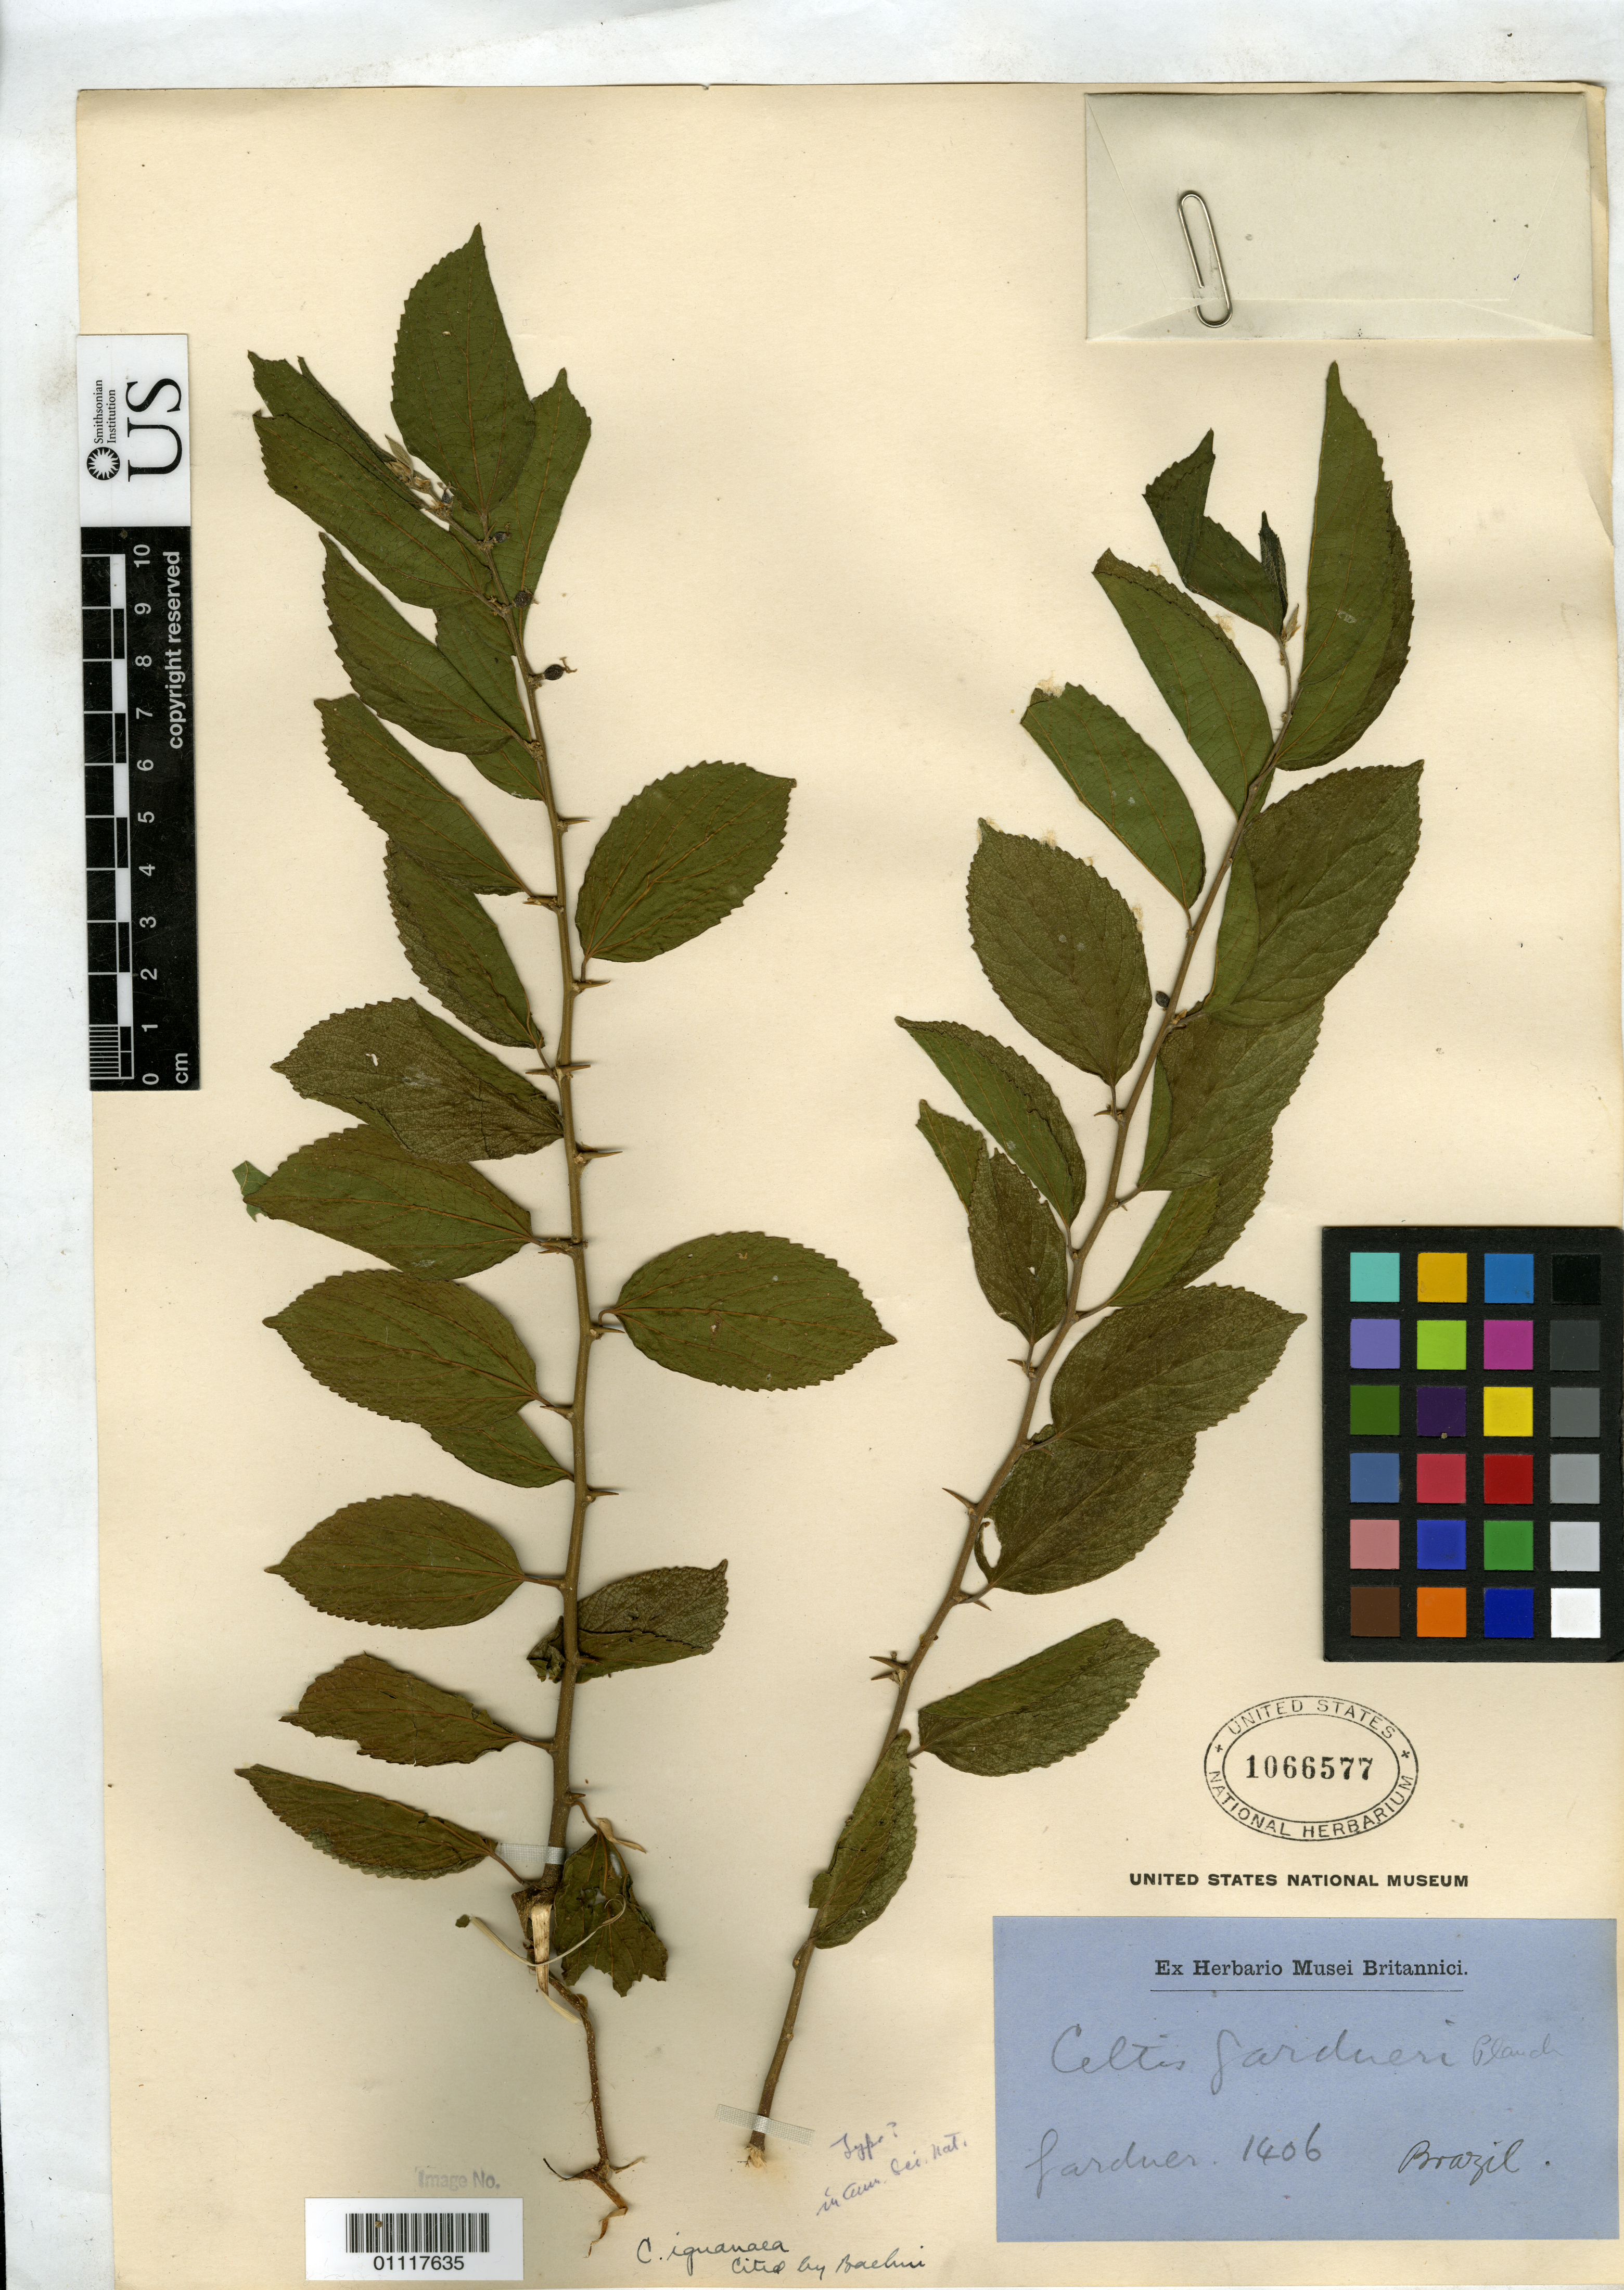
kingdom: Plantae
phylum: Tracheophyta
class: Magnoliopsida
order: Rosales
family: Cannabaceae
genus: Celtis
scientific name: Celtis gardneri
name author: Planch.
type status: Isolectotype; Type Collection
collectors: G. Gardner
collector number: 1406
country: Brazil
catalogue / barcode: US 1066577